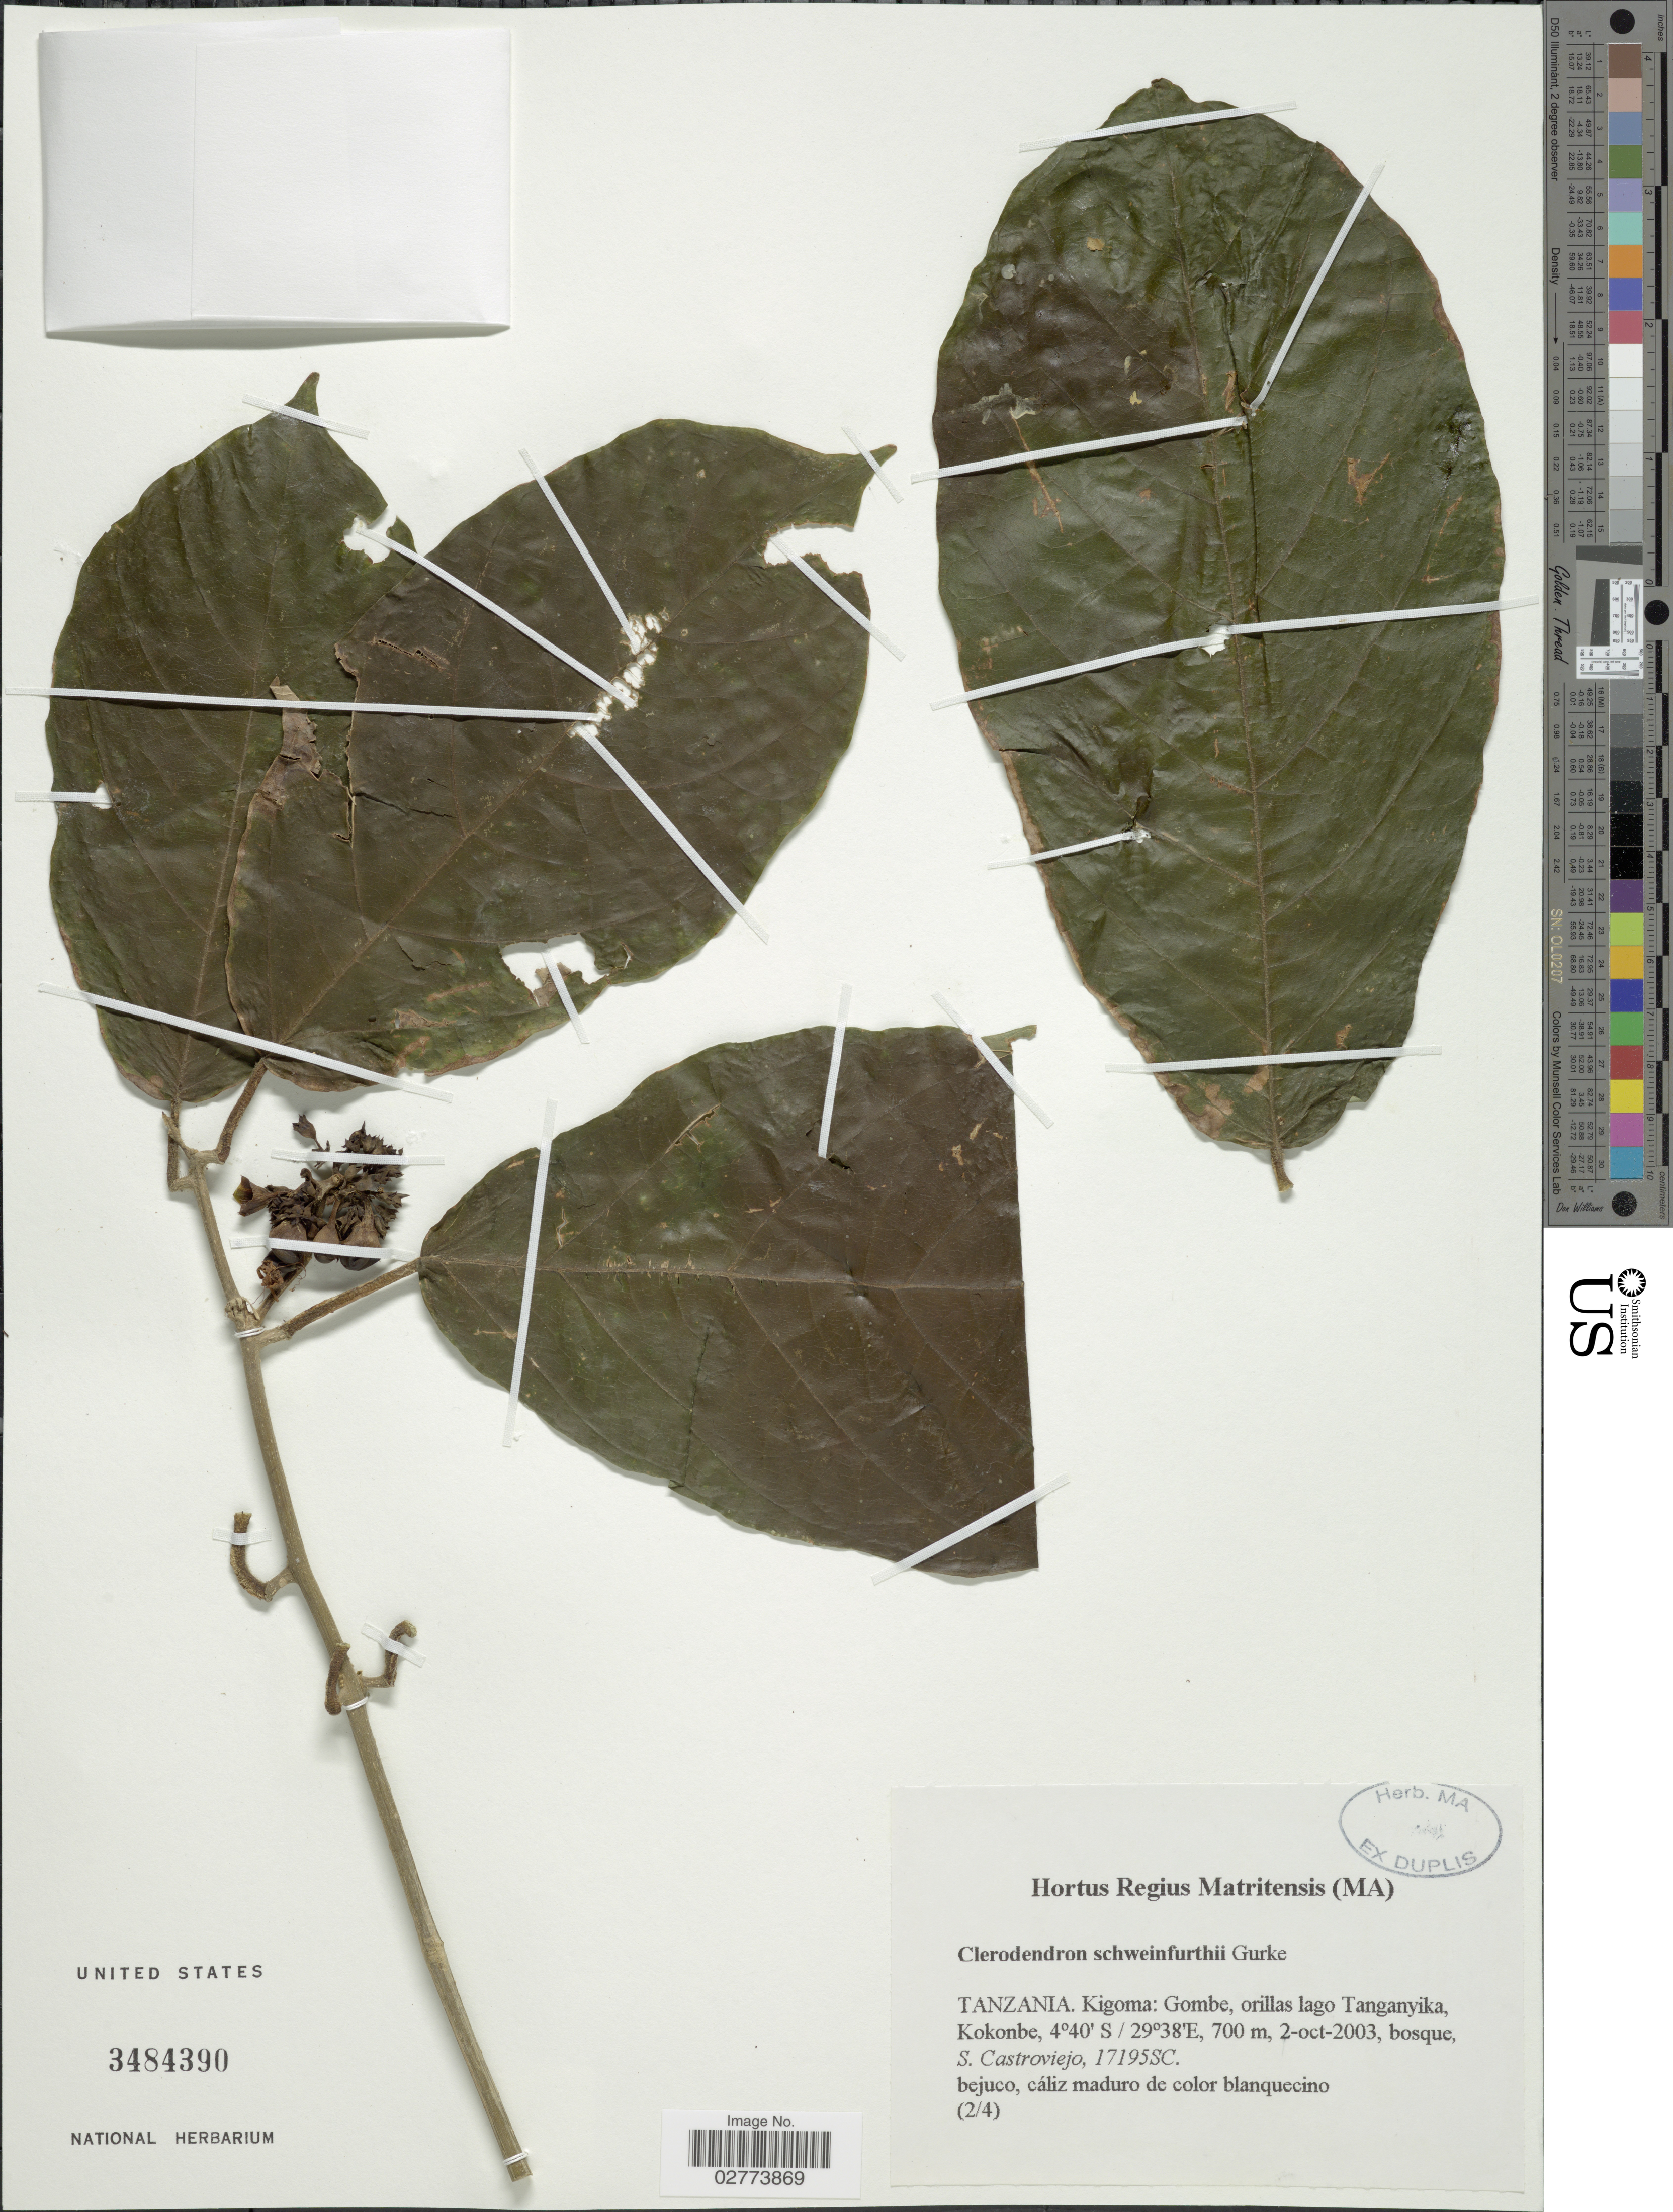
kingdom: Plantae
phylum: Tracheophyta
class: Magnoliopsida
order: Lamiales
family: Lamiaceae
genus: Clerodendrum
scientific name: Clerodendrum schweinfurthii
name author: Gürke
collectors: S. Castroviejo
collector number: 17195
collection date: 2003-10-02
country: Tanzania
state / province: Kigoma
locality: Gombe, orillas lago Tanganyika, Kokonbe.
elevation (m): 700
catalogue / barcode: US 3484390